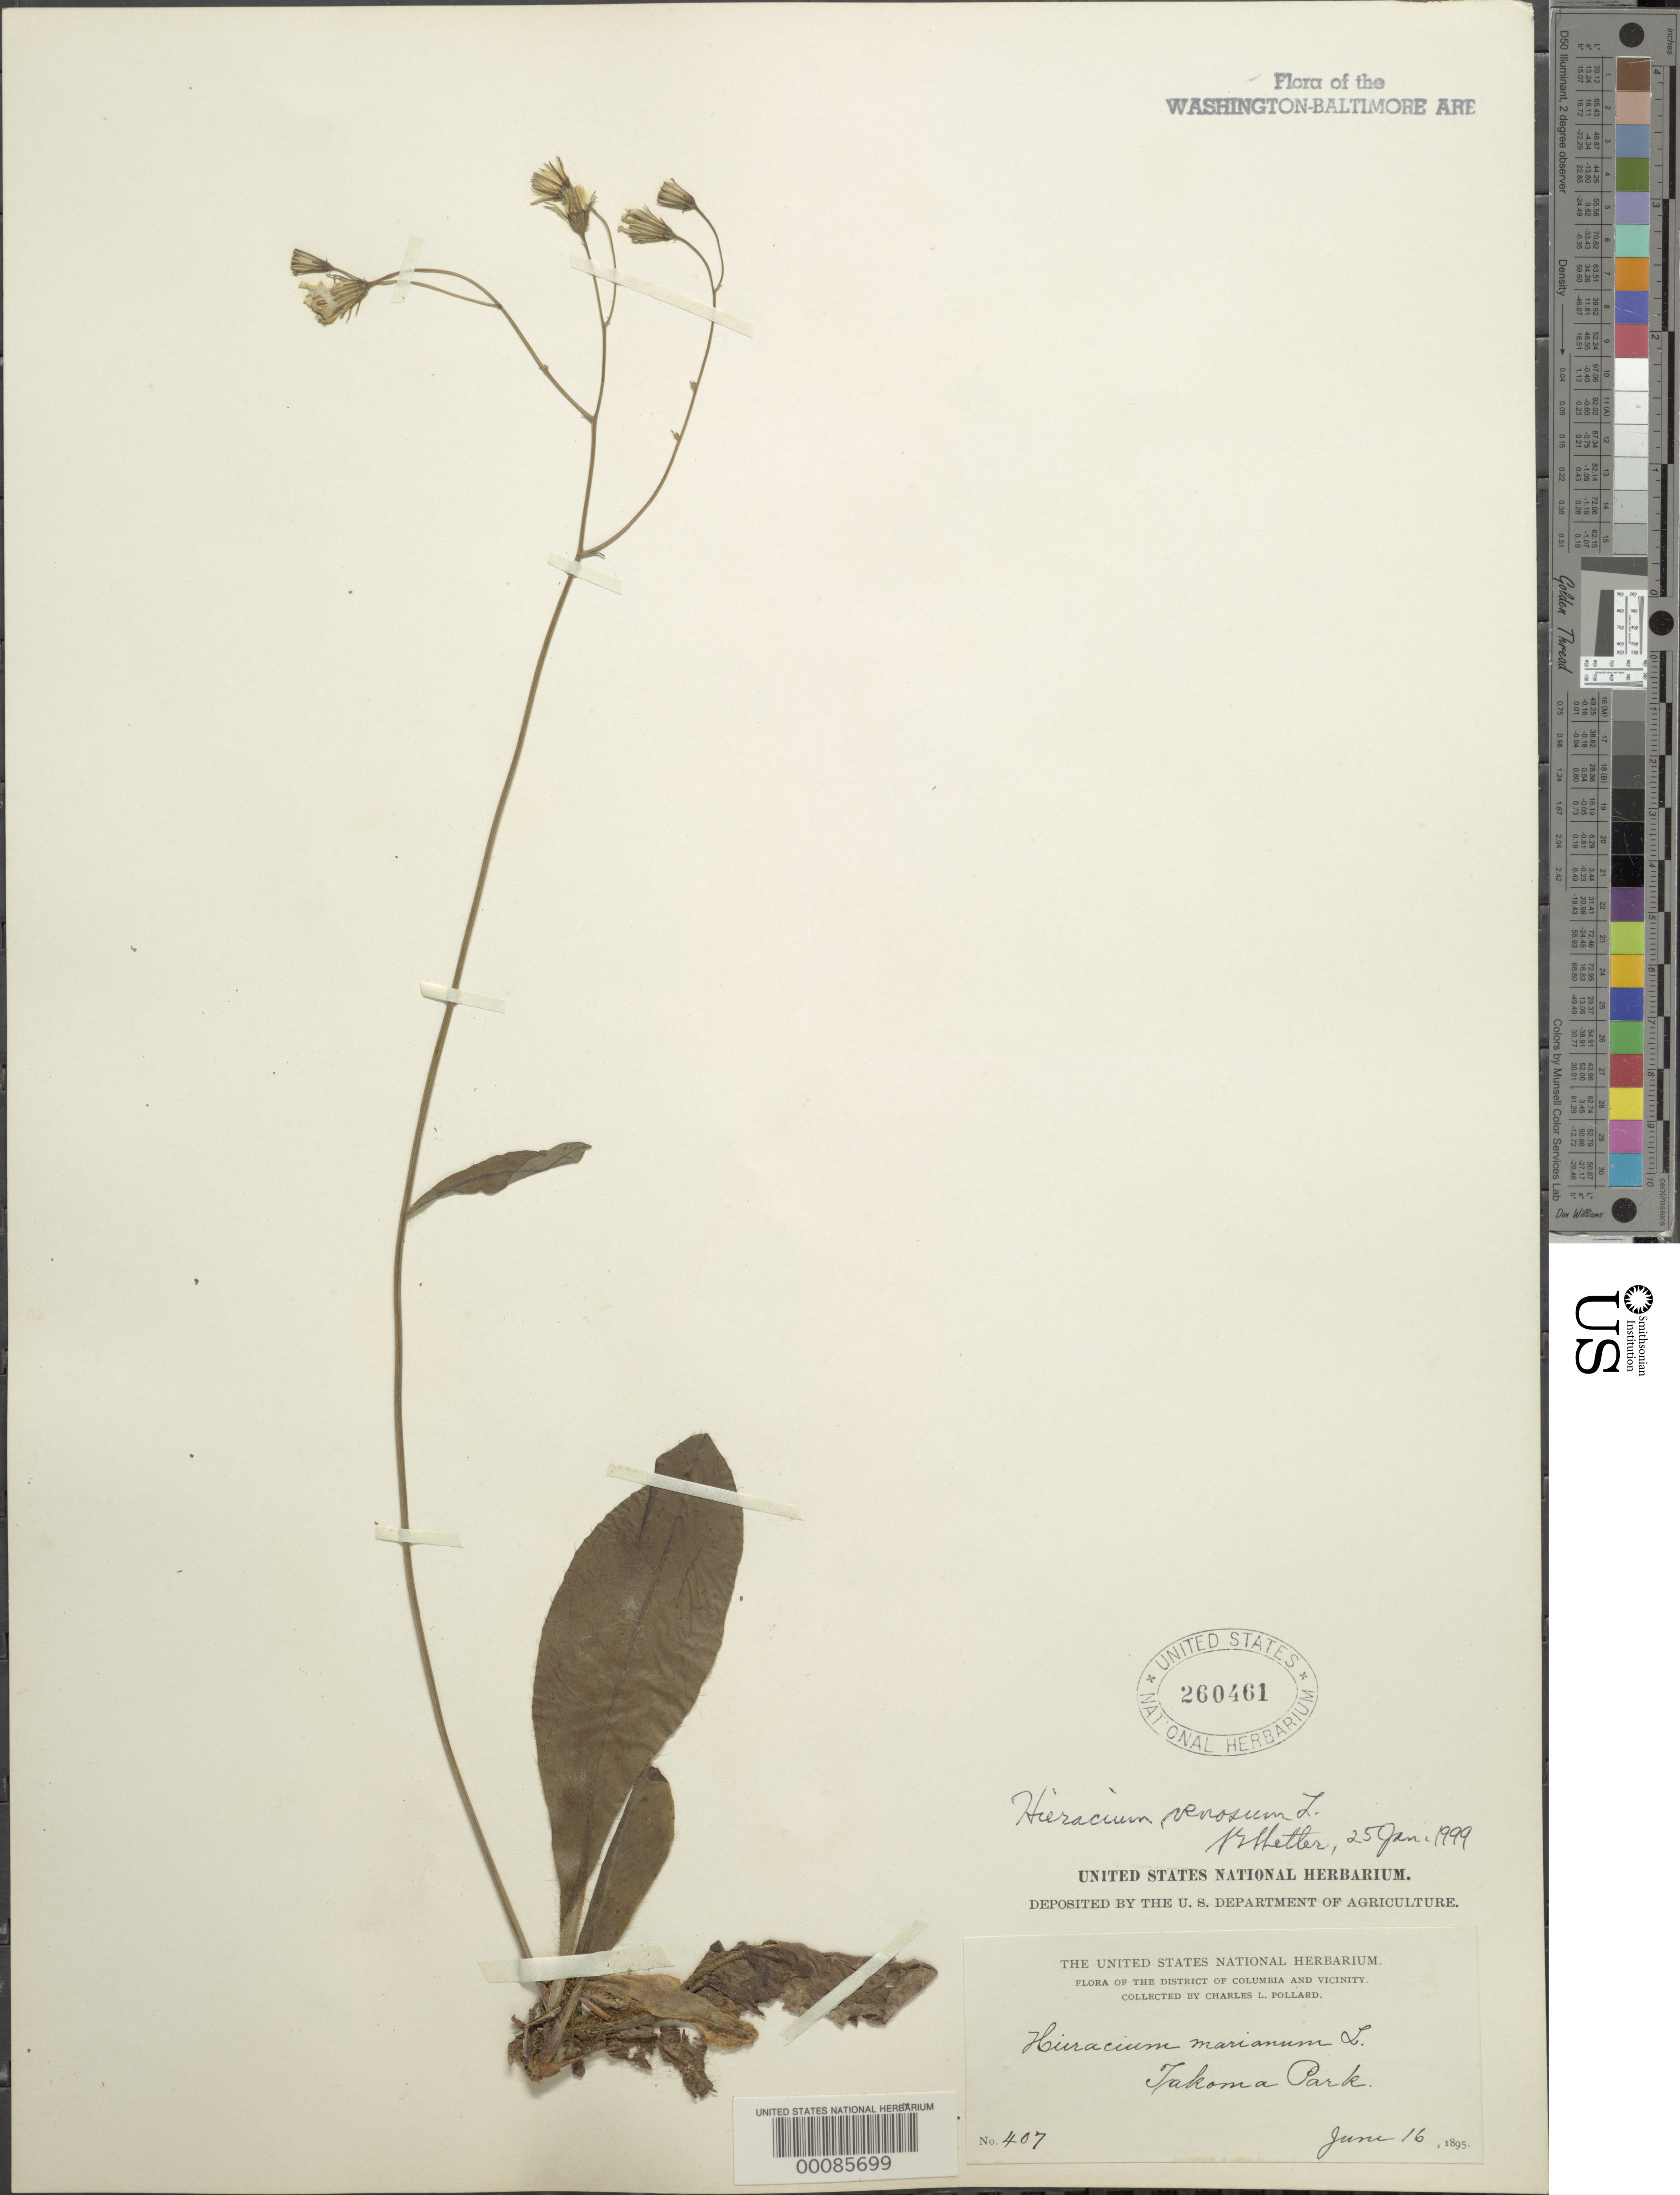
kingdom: Plantae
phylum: Tracheophyta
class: Magnoliopsida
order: Asterales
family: Asteraceae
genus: Hieracium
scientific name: Hieracium venosum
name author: L.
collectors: C. L. Pollard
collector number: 407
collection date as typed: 16 Jun 1895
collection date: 1895-06-16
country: United States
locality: Takoma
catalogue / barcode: US 260461